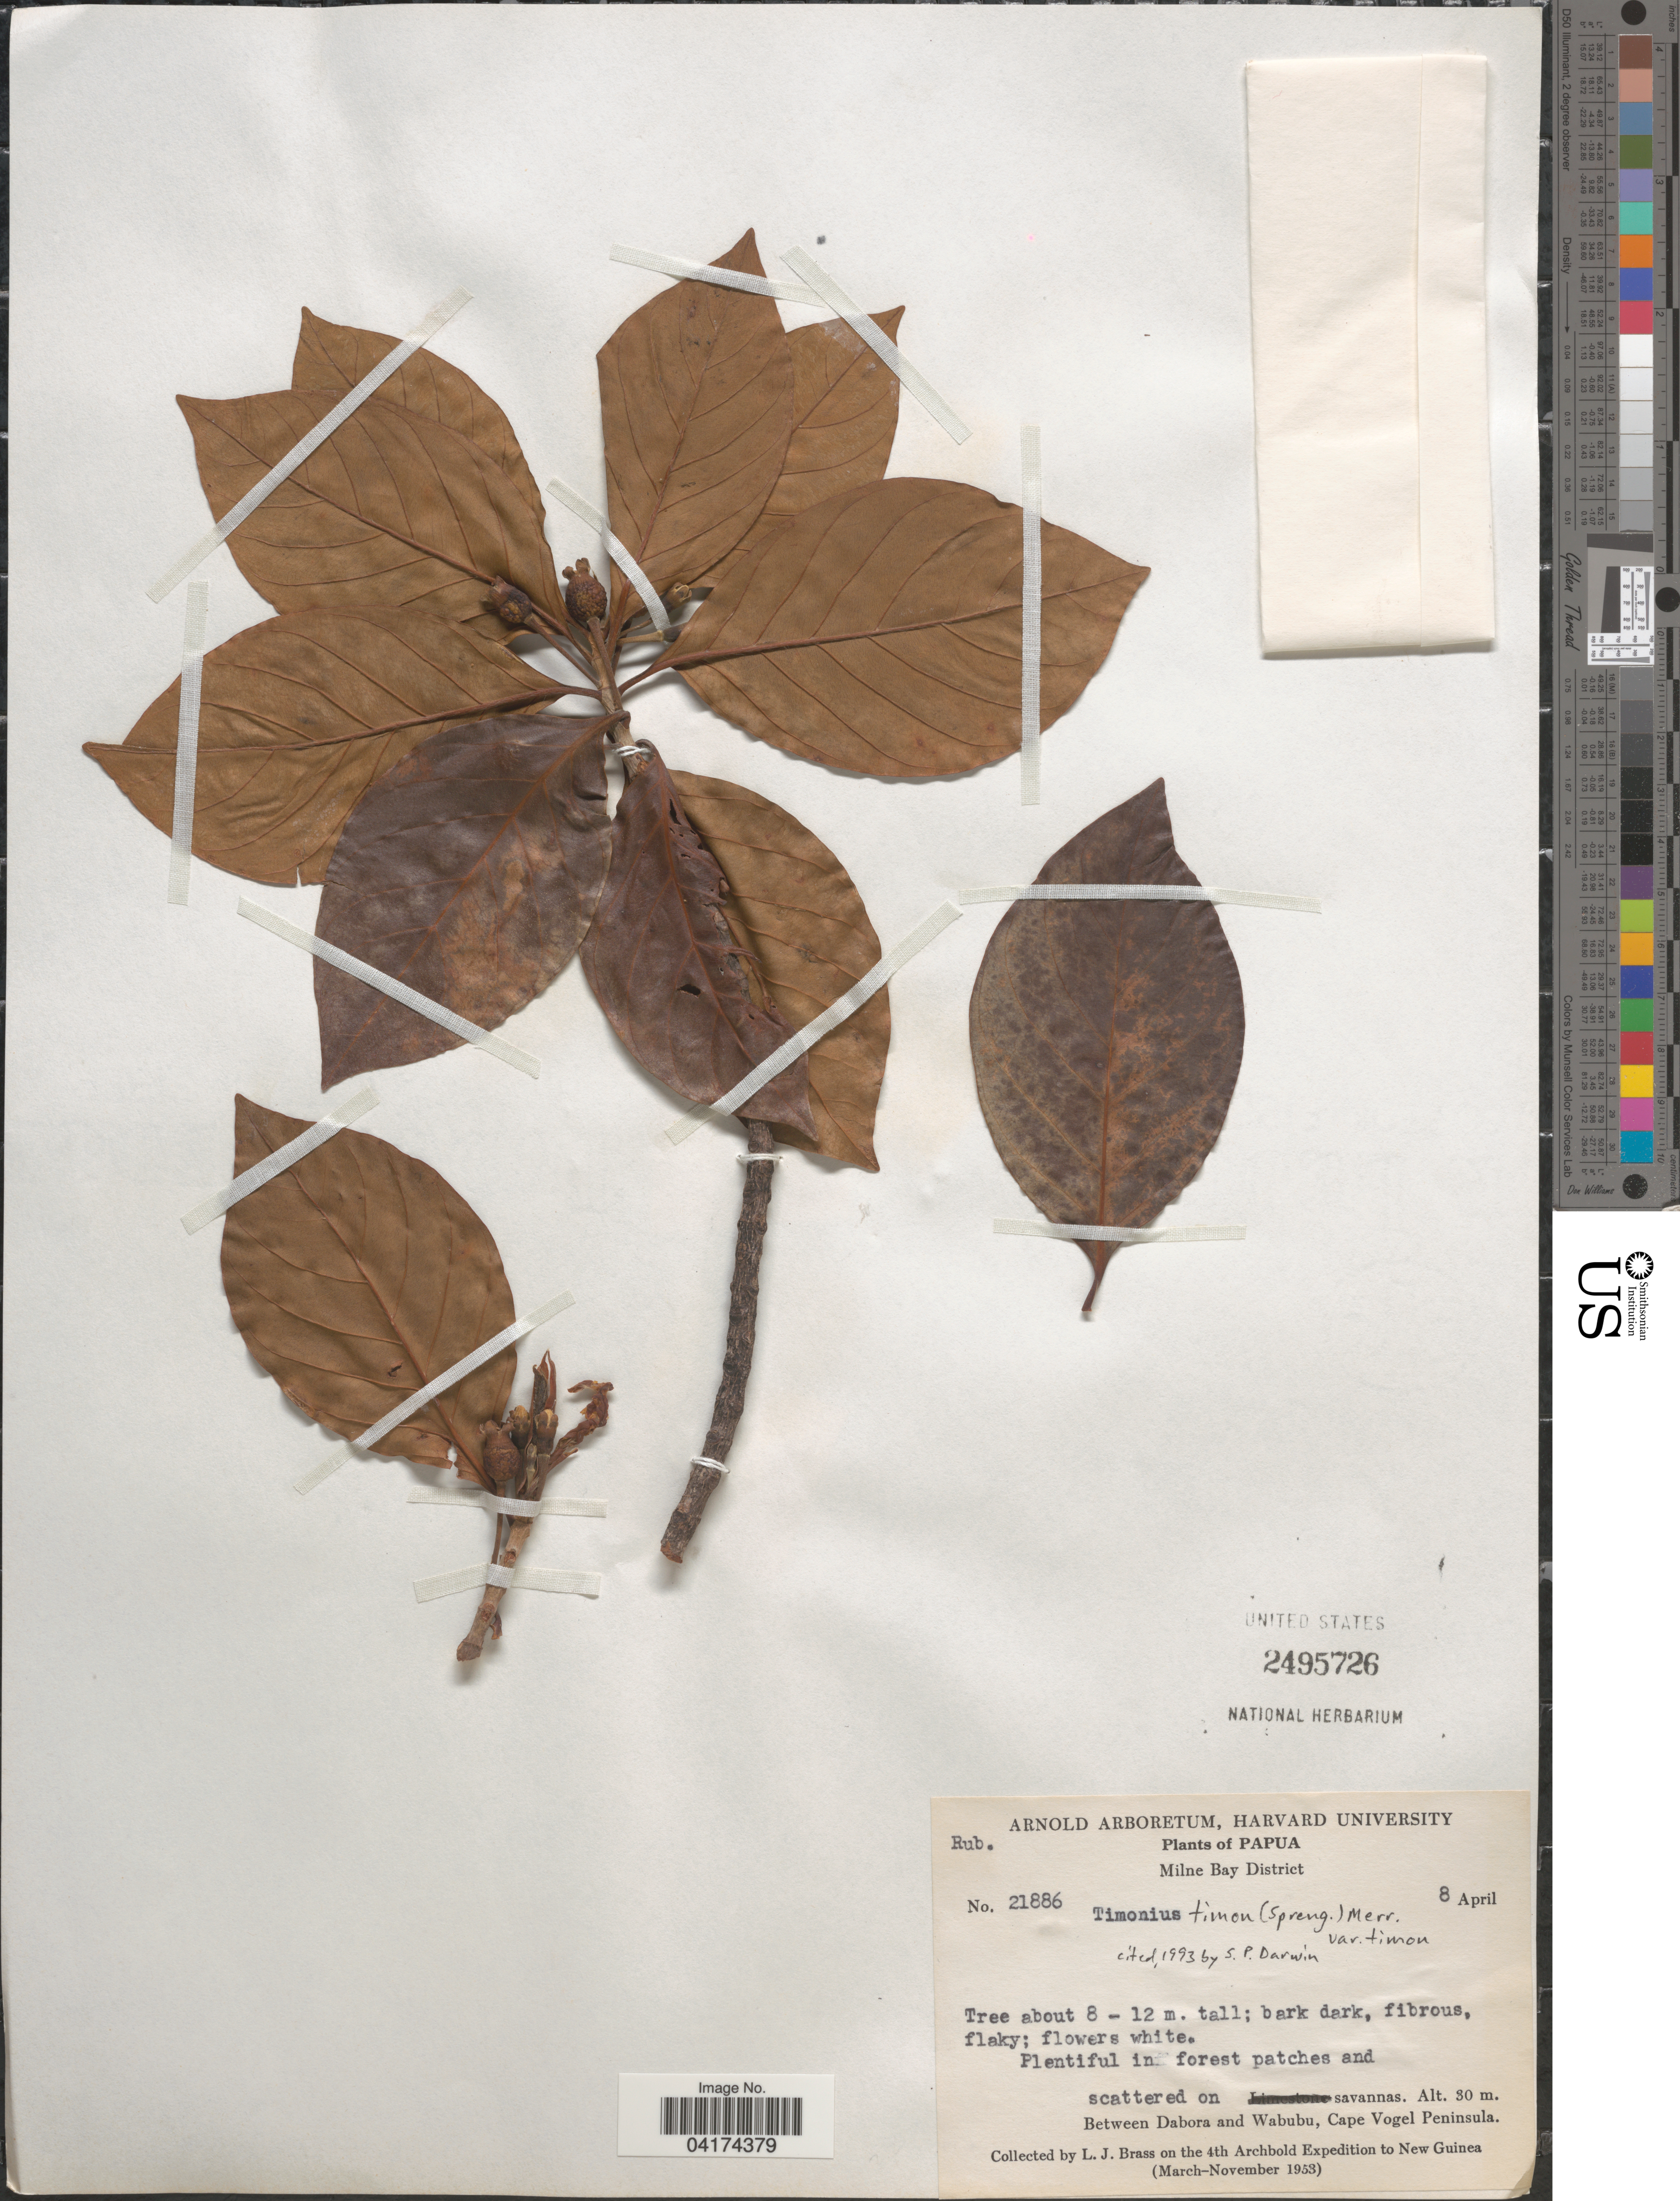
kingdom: Plantae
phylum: Tracheophyta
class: Magnoliopsida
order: Gentianales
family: Rubiaceae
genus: Timonius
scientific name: Timonius timon var. timon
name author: (Spreng.) Merr.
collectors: L. J. Brass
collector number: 21886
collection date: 1953-04-08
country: Papua New Guinea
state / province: Milne Bay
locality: Papua. Milne Bay District. Between Dabora and Wabubu, Cape Vogel Peninsula. The 4th Archbold Expedition to New Guinea.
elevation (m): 30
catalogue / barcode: US 2495726